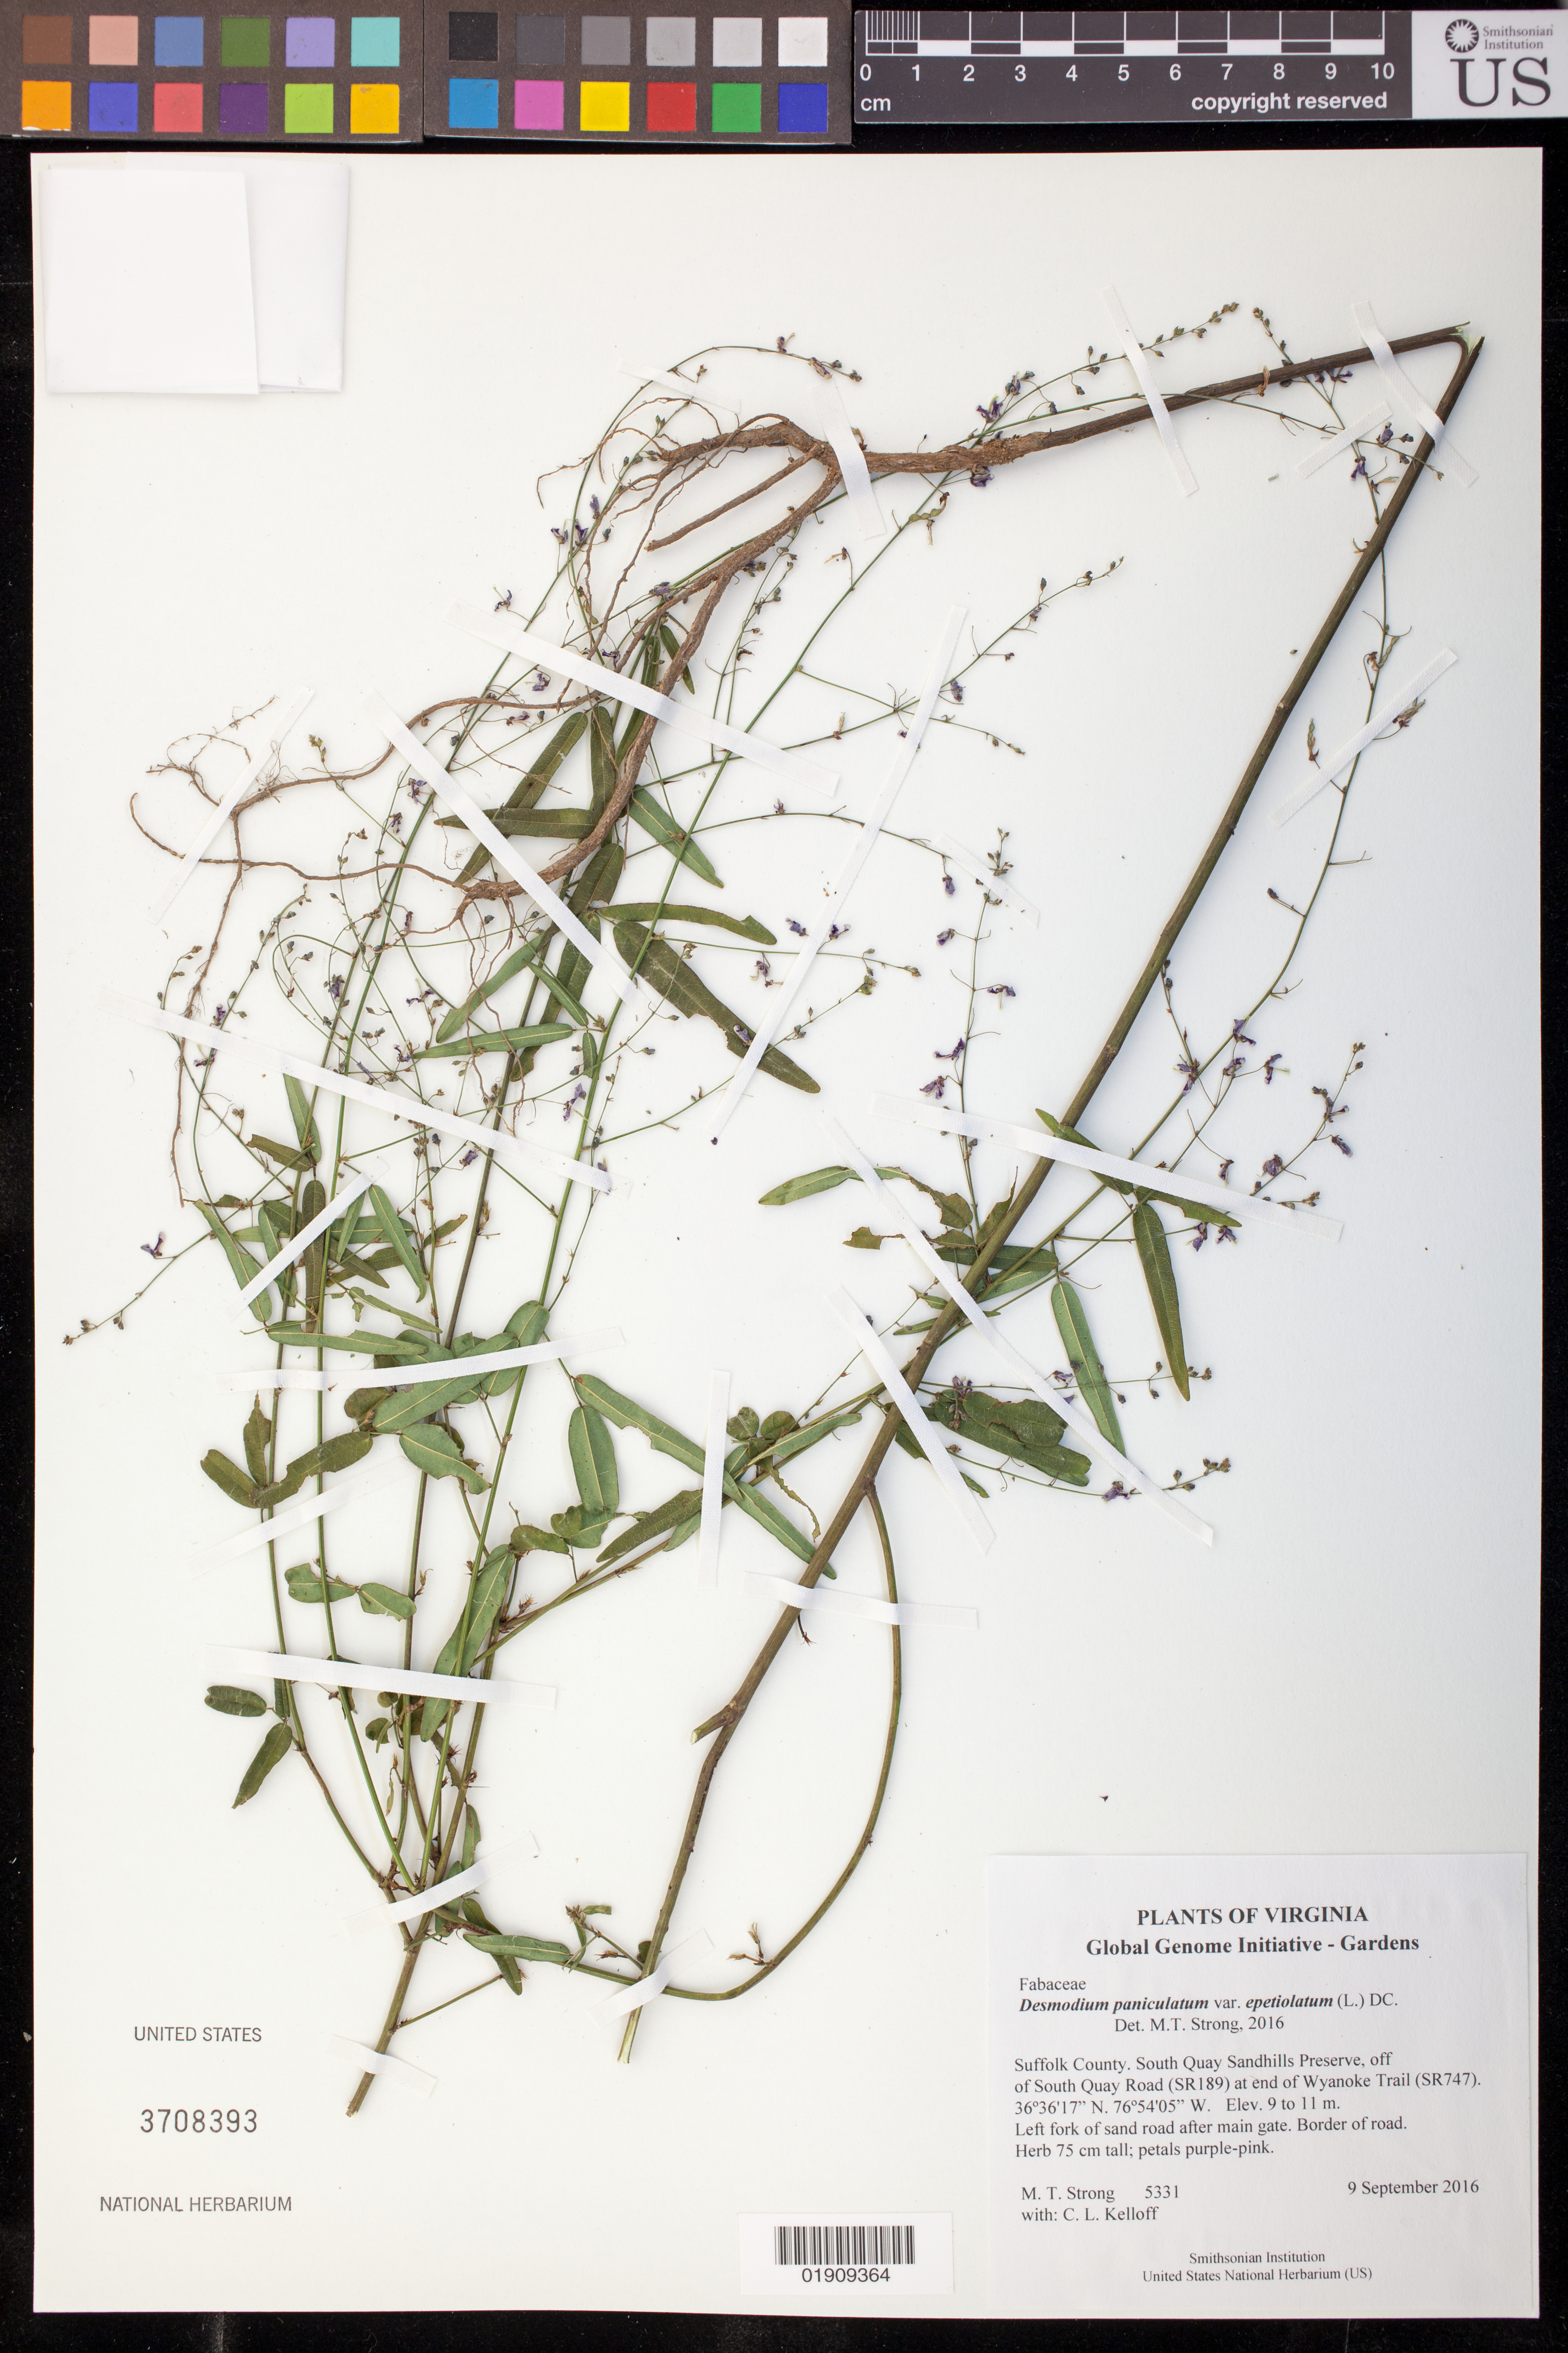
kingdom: Plantae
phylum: Tracheophyta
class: Magnoliopsida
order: Fabales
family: Fabaceae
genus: Desmodium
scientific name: Desmodium paniculatum var. epetiolatum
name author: (L.) DC.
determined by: Strong, Mark T., (BOT), Smithsonian Institution - National Museum of Natural History (UNITED STATES)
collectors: M. T. Strong & C. L. Kelloff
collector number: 5331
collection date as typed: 9 September 2016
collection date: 2016-09-09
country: United States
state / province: Virginia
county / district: City of Suffolk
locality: South Quay Sandhills Preserve. Off of South Quay Road (SR189) at end of Wyanoke Trail (SR747)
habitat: Left fork of sand road after main gate. Border of road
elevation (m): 9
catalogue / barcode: US 3708393